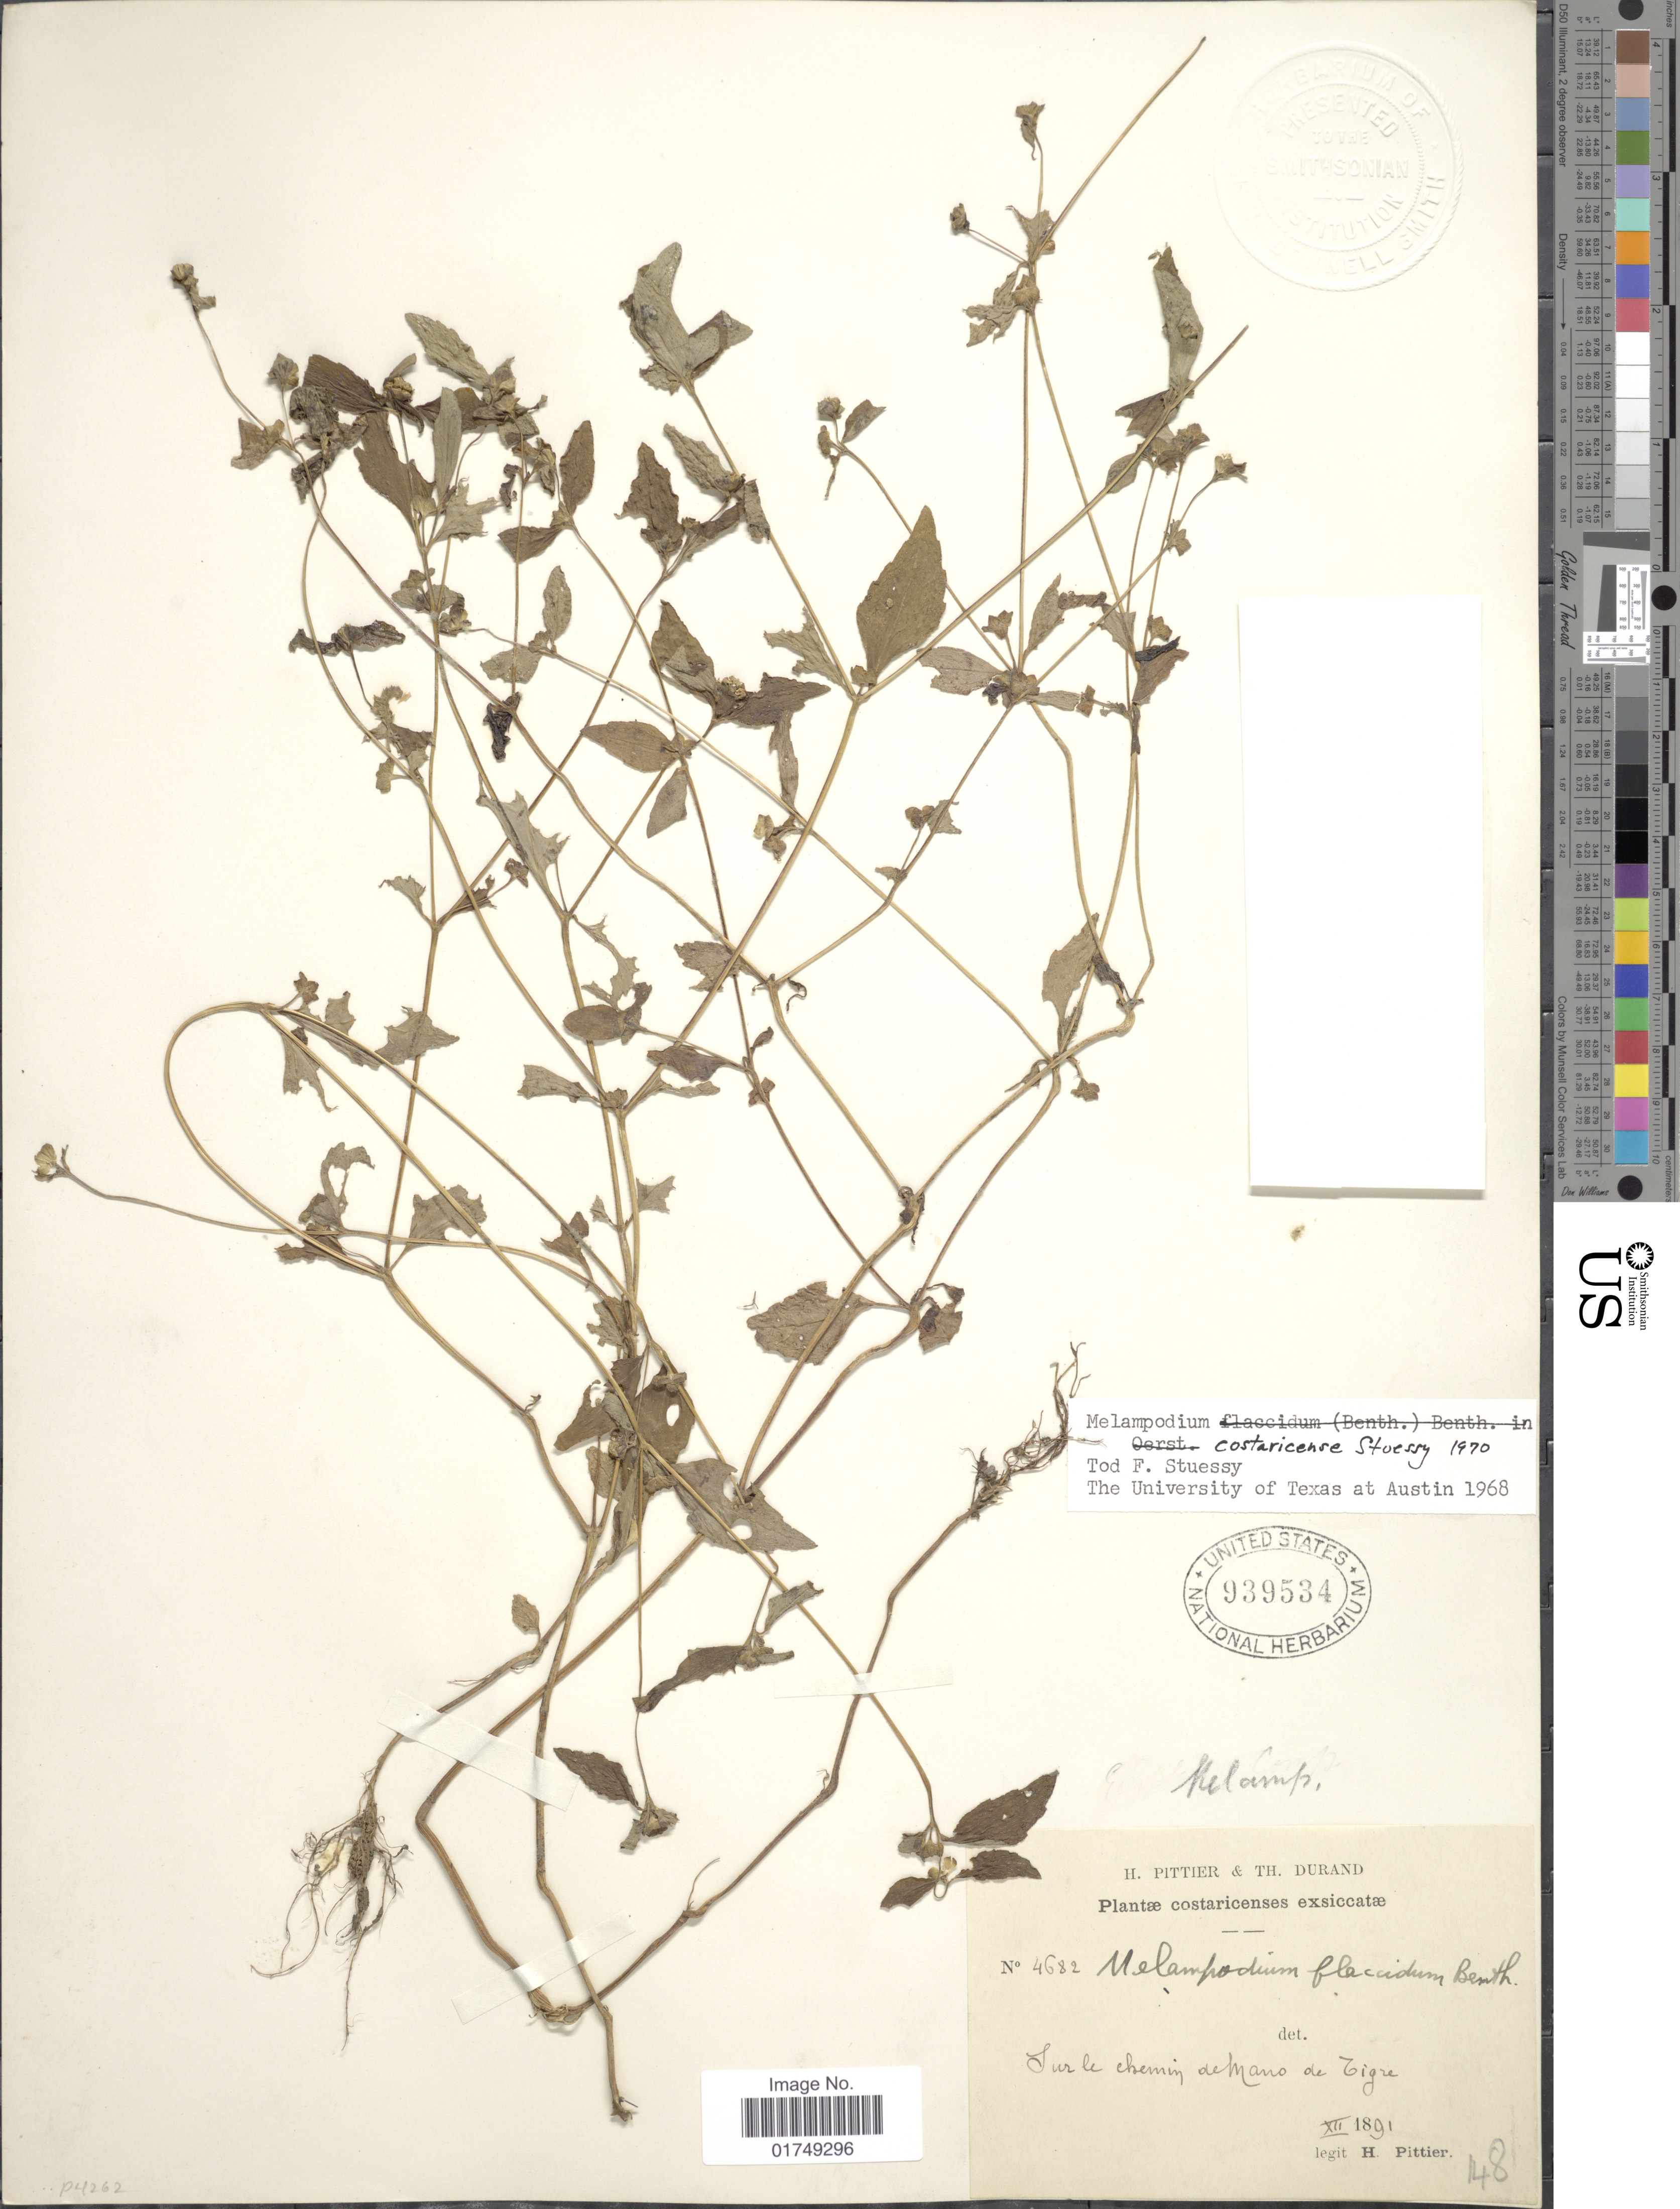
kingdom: Plantae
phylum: Tracheophyta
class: Magnoliopsida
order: Asterales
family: Asteraceae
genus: Melampodium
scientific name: Melampodium costaricense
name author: Stuessy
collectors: H. F. Pittier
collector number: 4682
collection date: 1891-12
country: Costa Rica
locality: Sur le chemin de Mano de Tirge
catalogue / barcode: US 939534